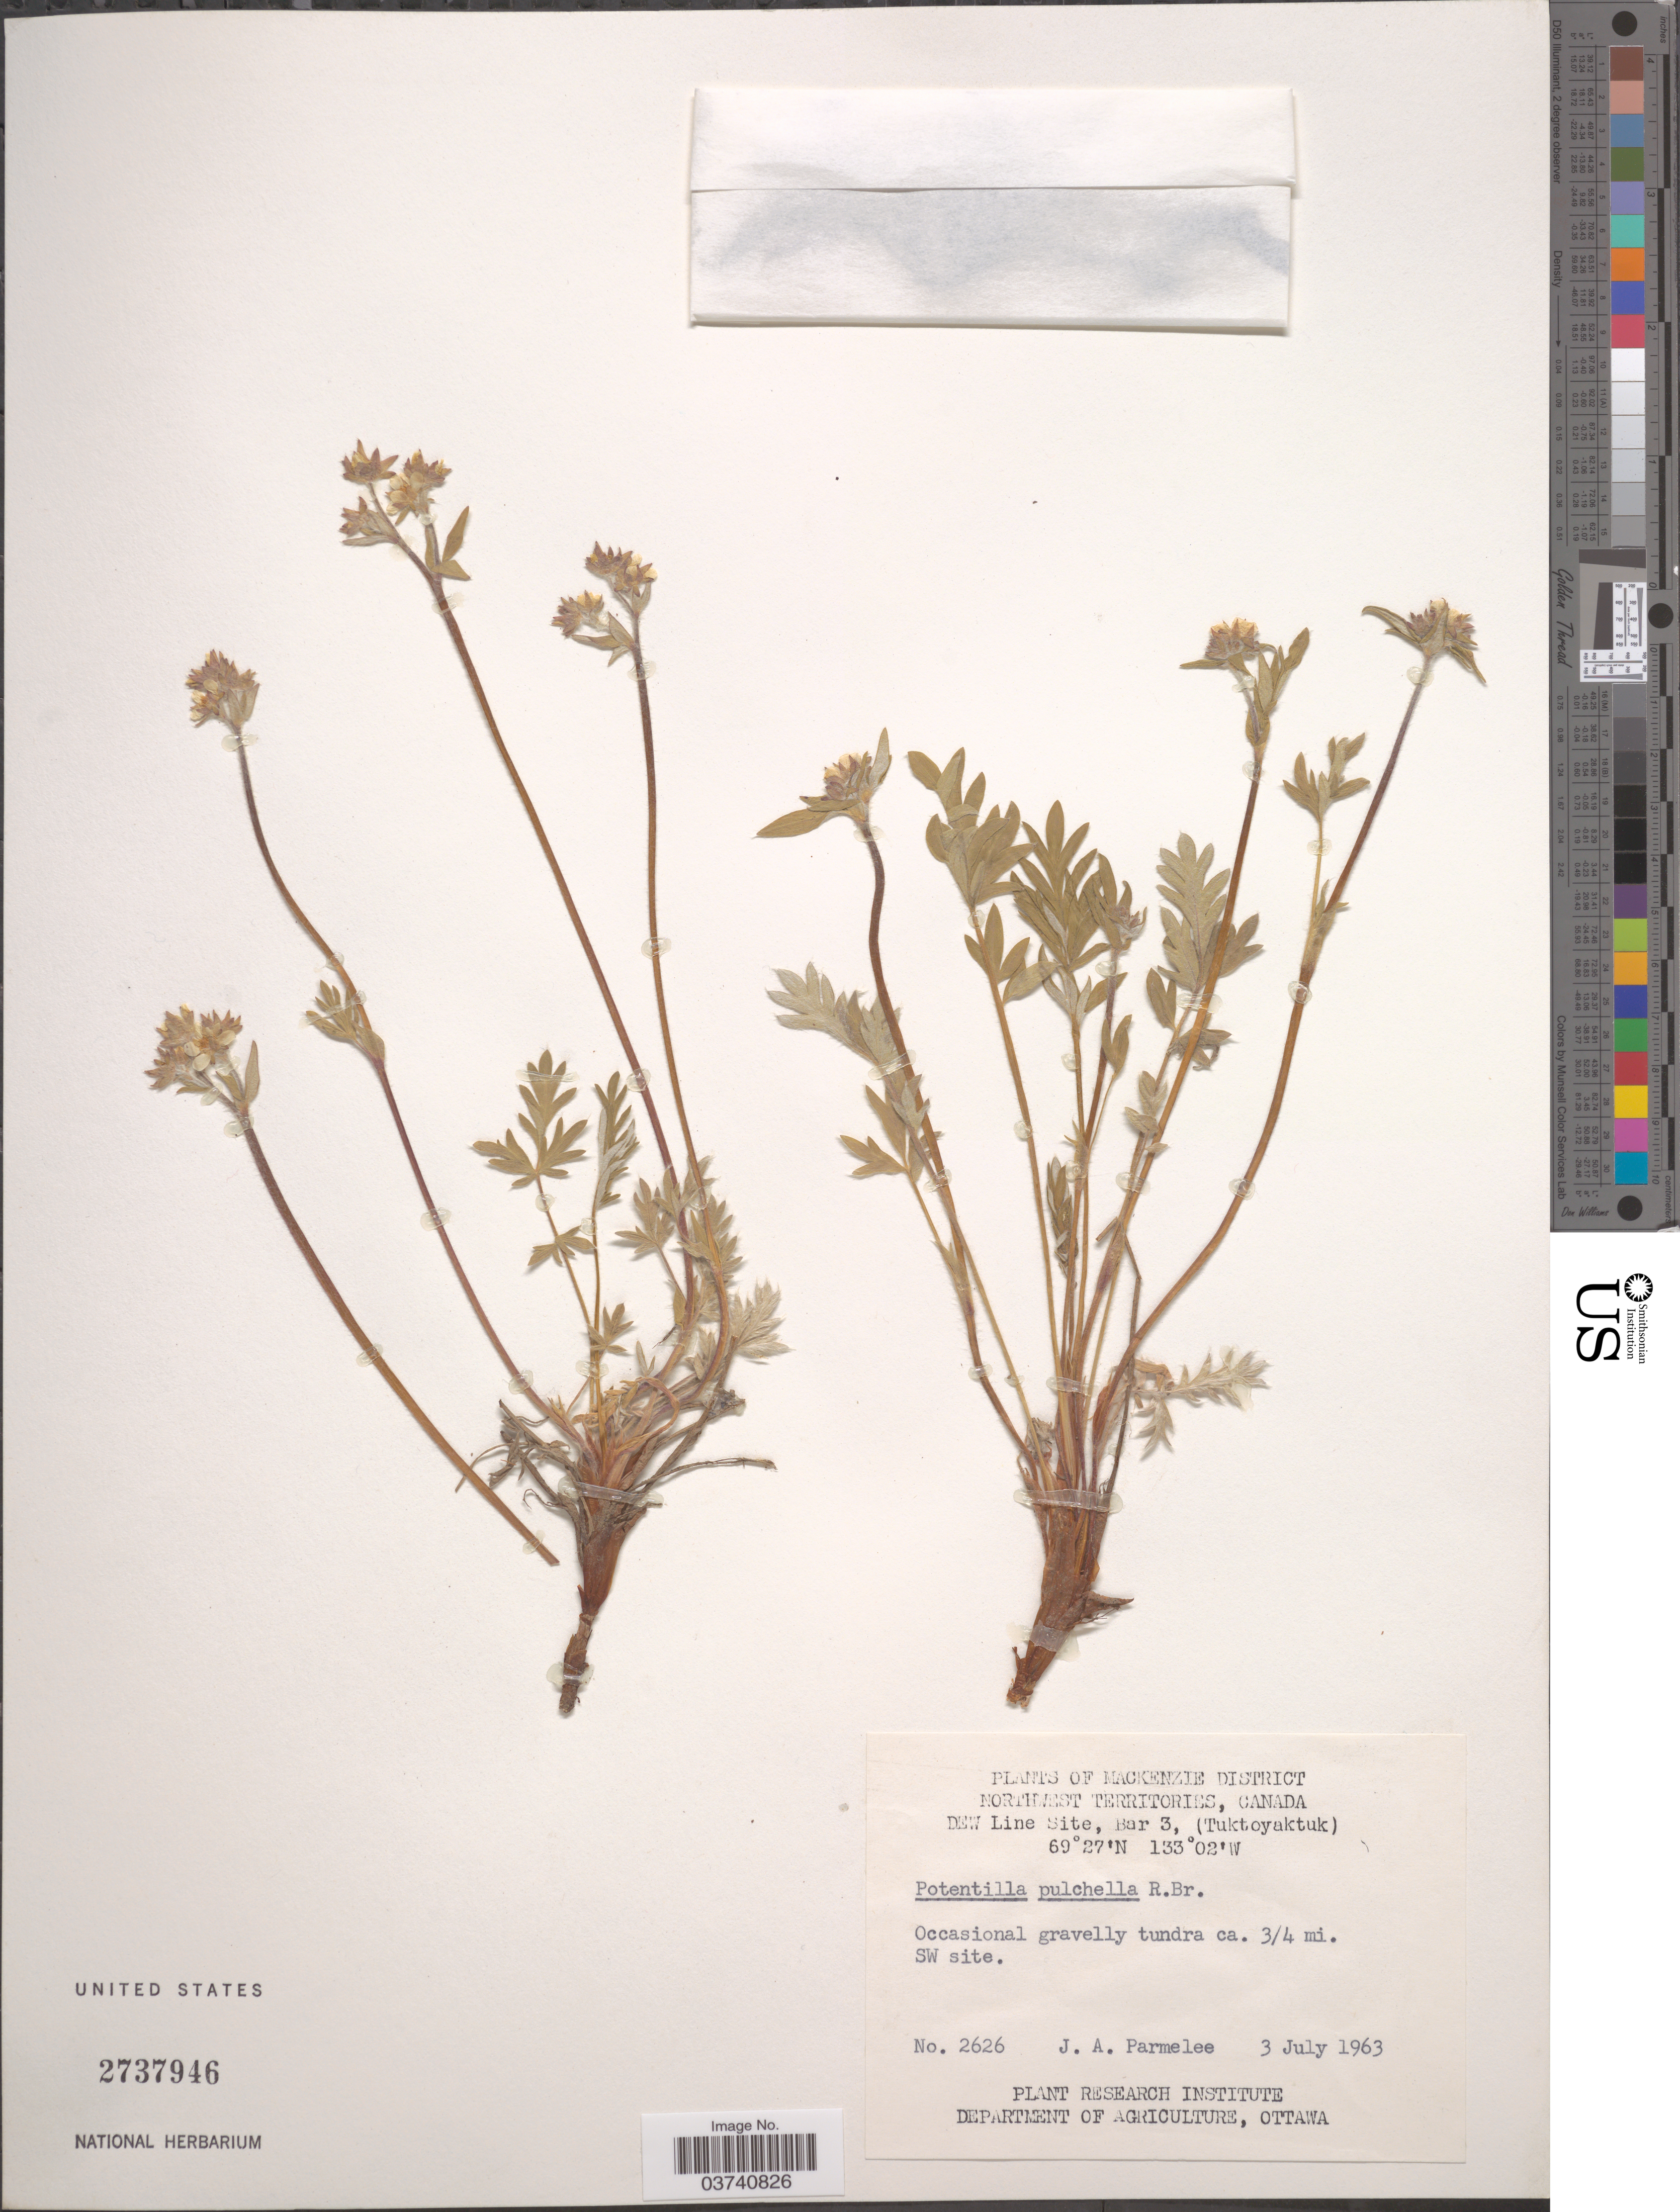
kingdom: Plantae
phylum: Tracheophyta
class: Magnoliopsida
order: Rosales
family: Rosaceae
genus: Potentilla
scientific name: Potentilla pulchella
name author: R. Br.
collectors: J. A. Parmelee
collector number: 2626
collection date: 1963-07-03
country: Canada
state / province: Northwest Territories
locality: Mackenzie District. Dew Line Site, Bar 3, (Tuktoyaktuk). Ca. 3/4 mi. SW site.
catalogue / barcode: US 2737946